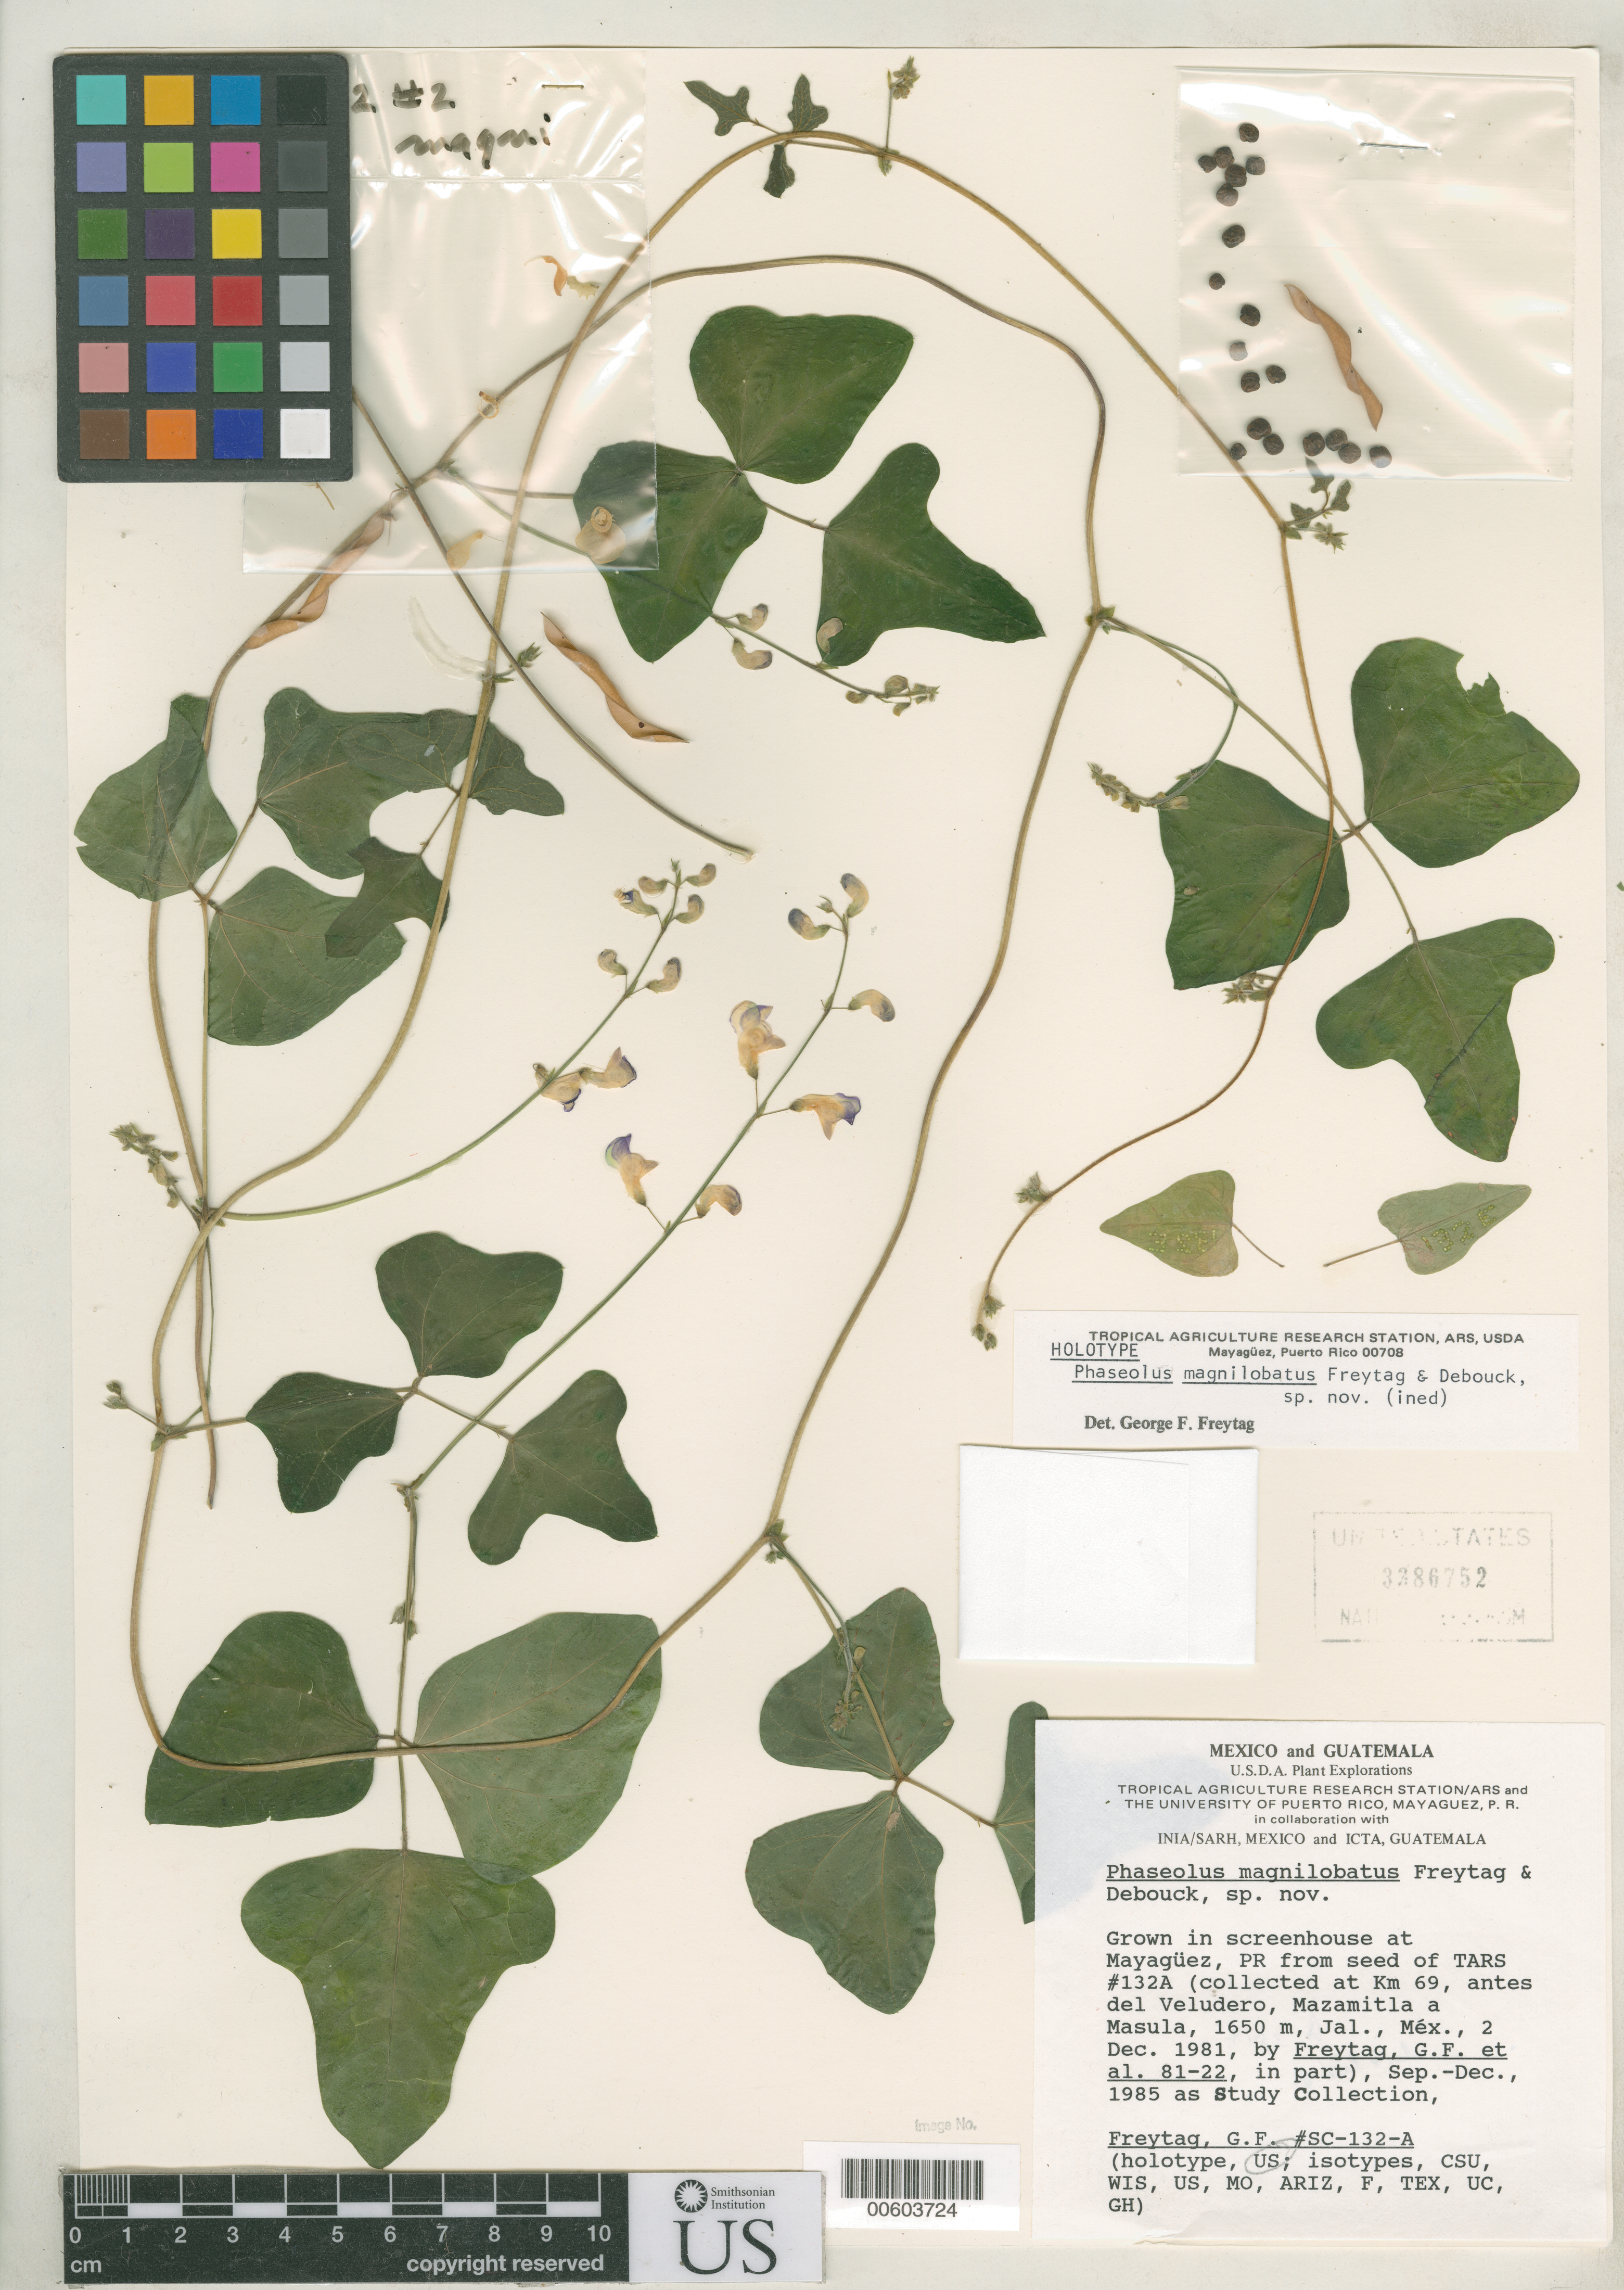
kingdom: Plantae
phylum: Tracheophyta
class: Magnoliopsida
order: Fabales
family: Fabaceae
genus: Phaseolus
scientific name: Phaseolus magnilobatus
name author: Freytag & Debouck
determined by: Freytag, G. F.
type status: Holotype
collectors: G. F. Freytag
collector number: SC-132-A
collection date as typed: Sep 1985 to -- Dec 1985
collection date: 1985-09/1985-12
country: Mexico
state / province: Jalisco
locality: Km 69, antes del Veludero, Mazamitla a Masula.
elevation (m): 1650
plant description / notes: "Grown in screenhouse at Mayagüez, PR from seed of TARS #132A (collected at Km 69, antes del Veludero, Mazamitla a Masula, 1650 m, Jal., Méx., 2 Dec. 1981, by Freytag, G.F. et al. 81-22, in part)."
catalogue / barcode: US 3386752